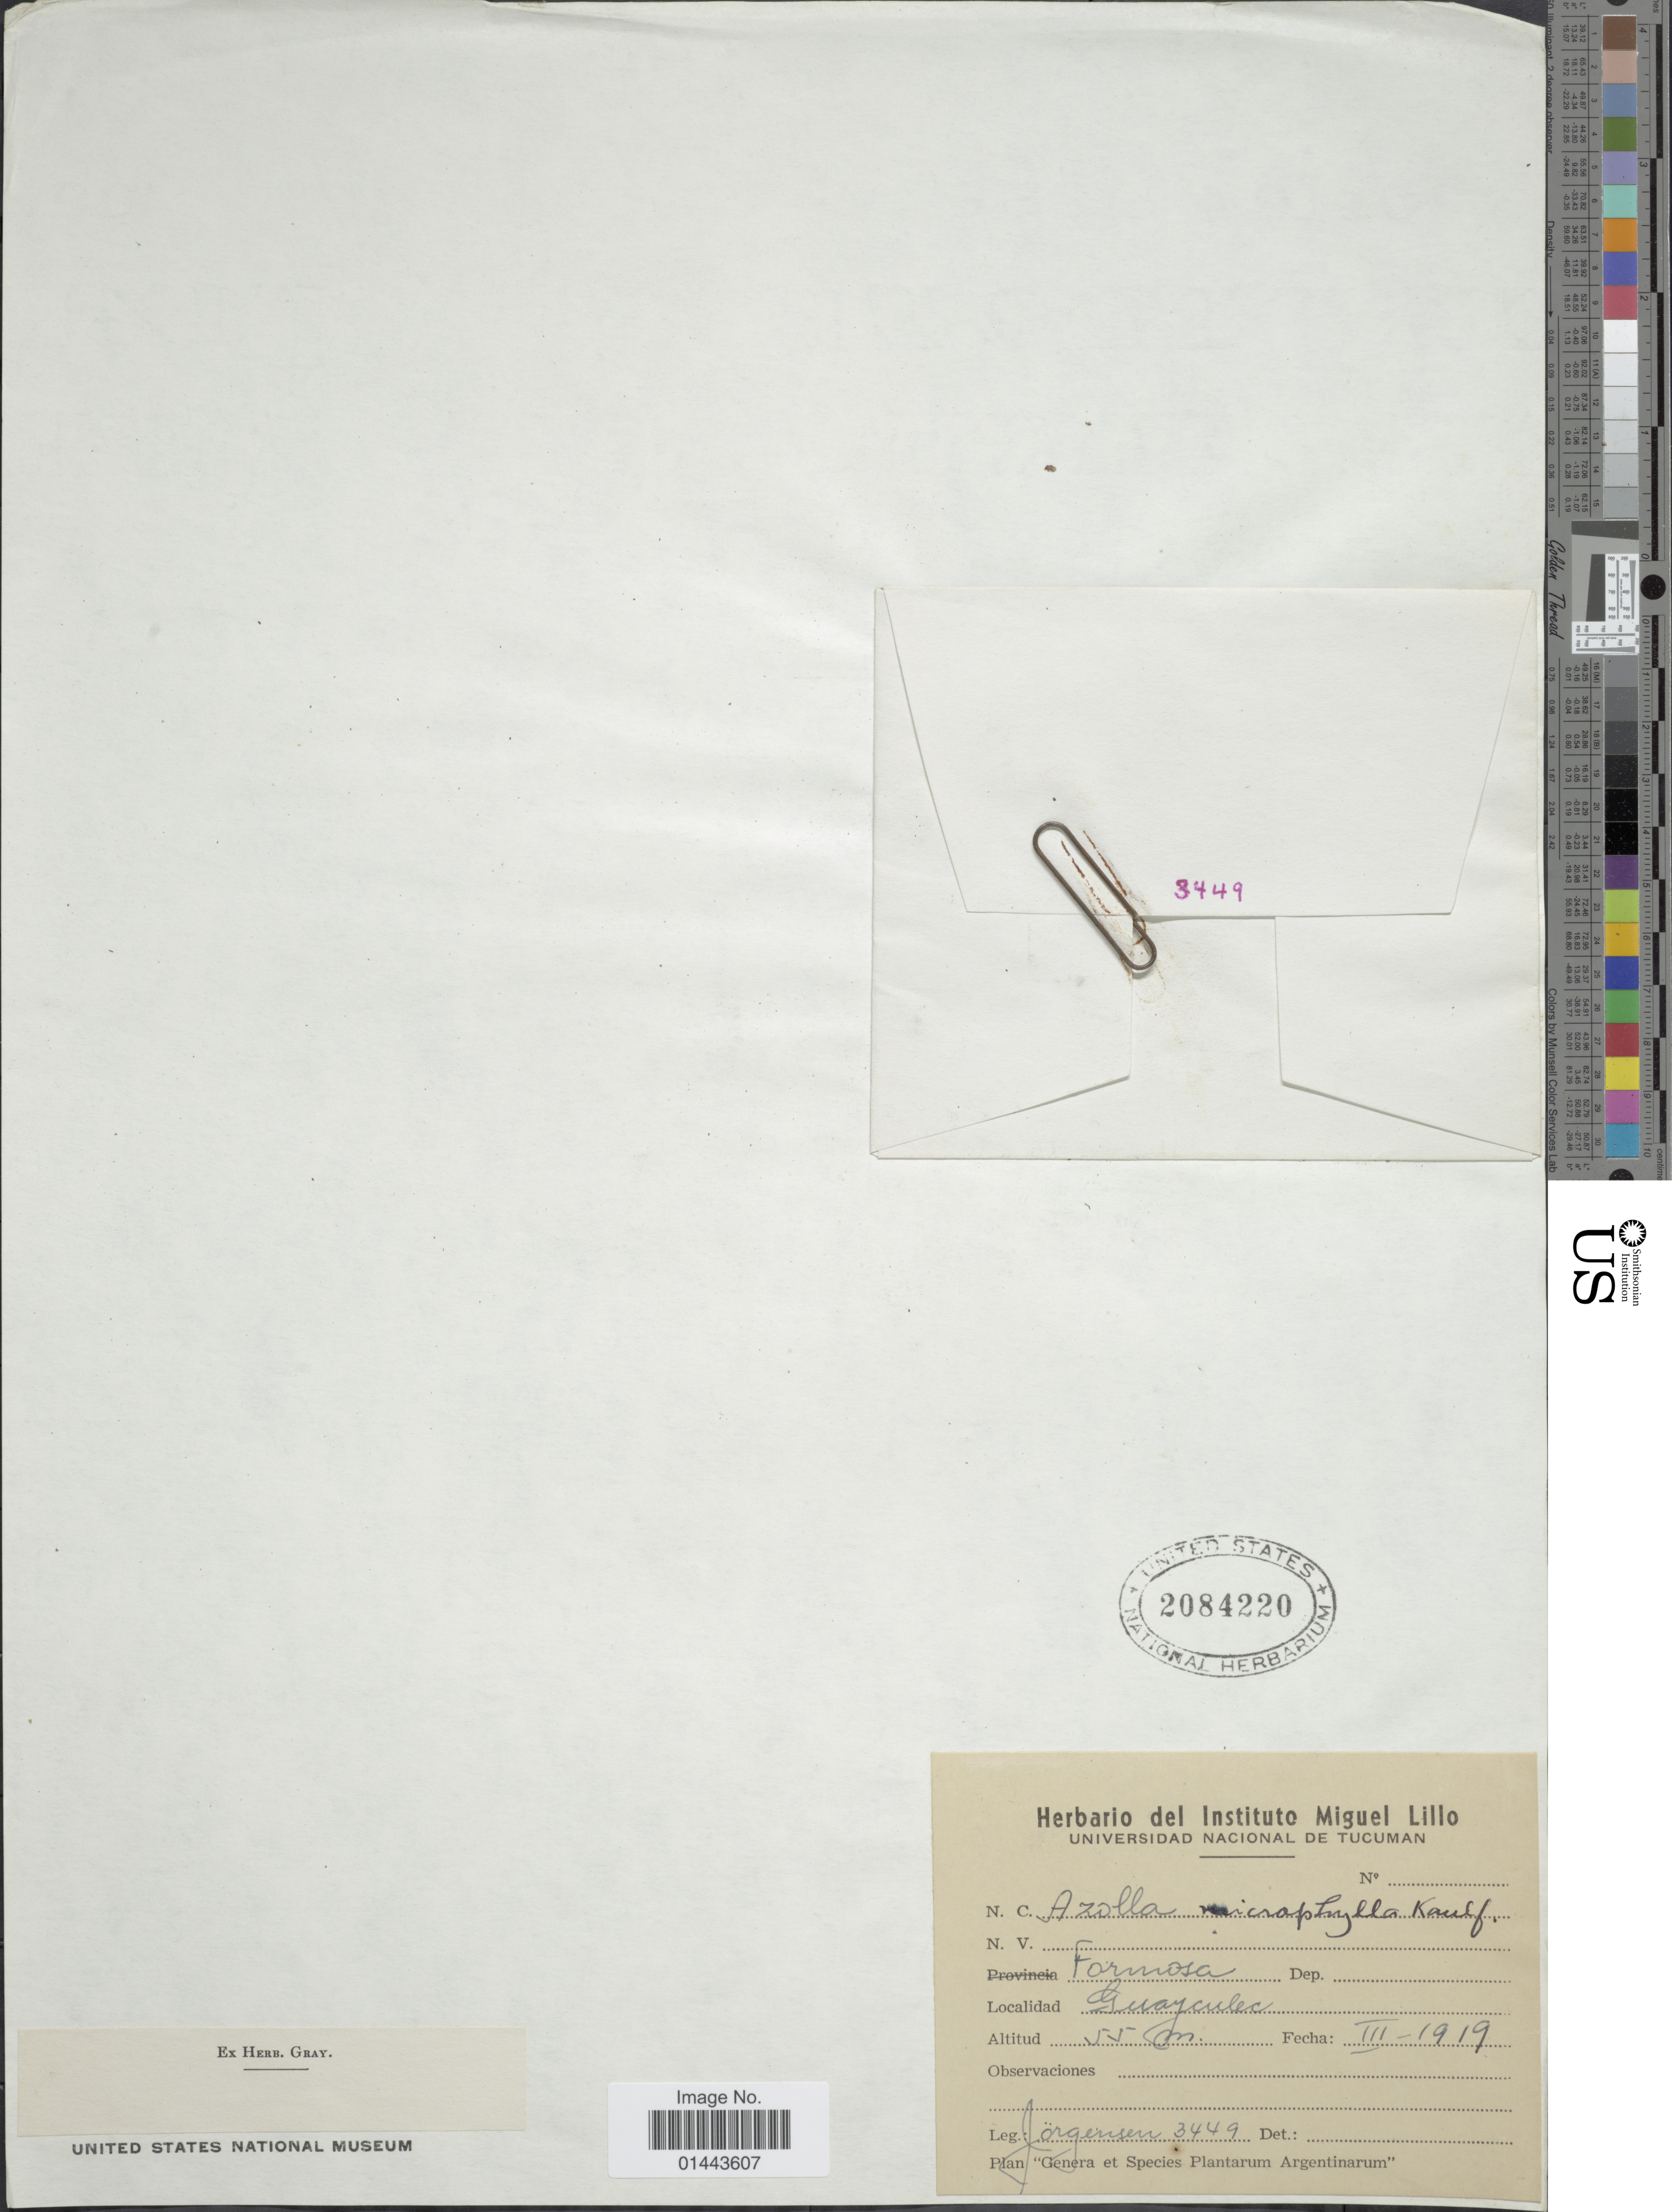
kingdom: Plantae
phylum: Tracheophyta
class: Polypodiopsida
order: Salviniales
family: Salviniaceae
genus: Azolla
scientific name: Azolla microphylla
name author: Kaulf.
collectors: Jorgensen, --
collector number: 3449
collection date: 1919-03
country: Argentina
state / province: Formosa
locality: Guayculec.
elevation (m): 55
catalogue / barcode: US 2084220